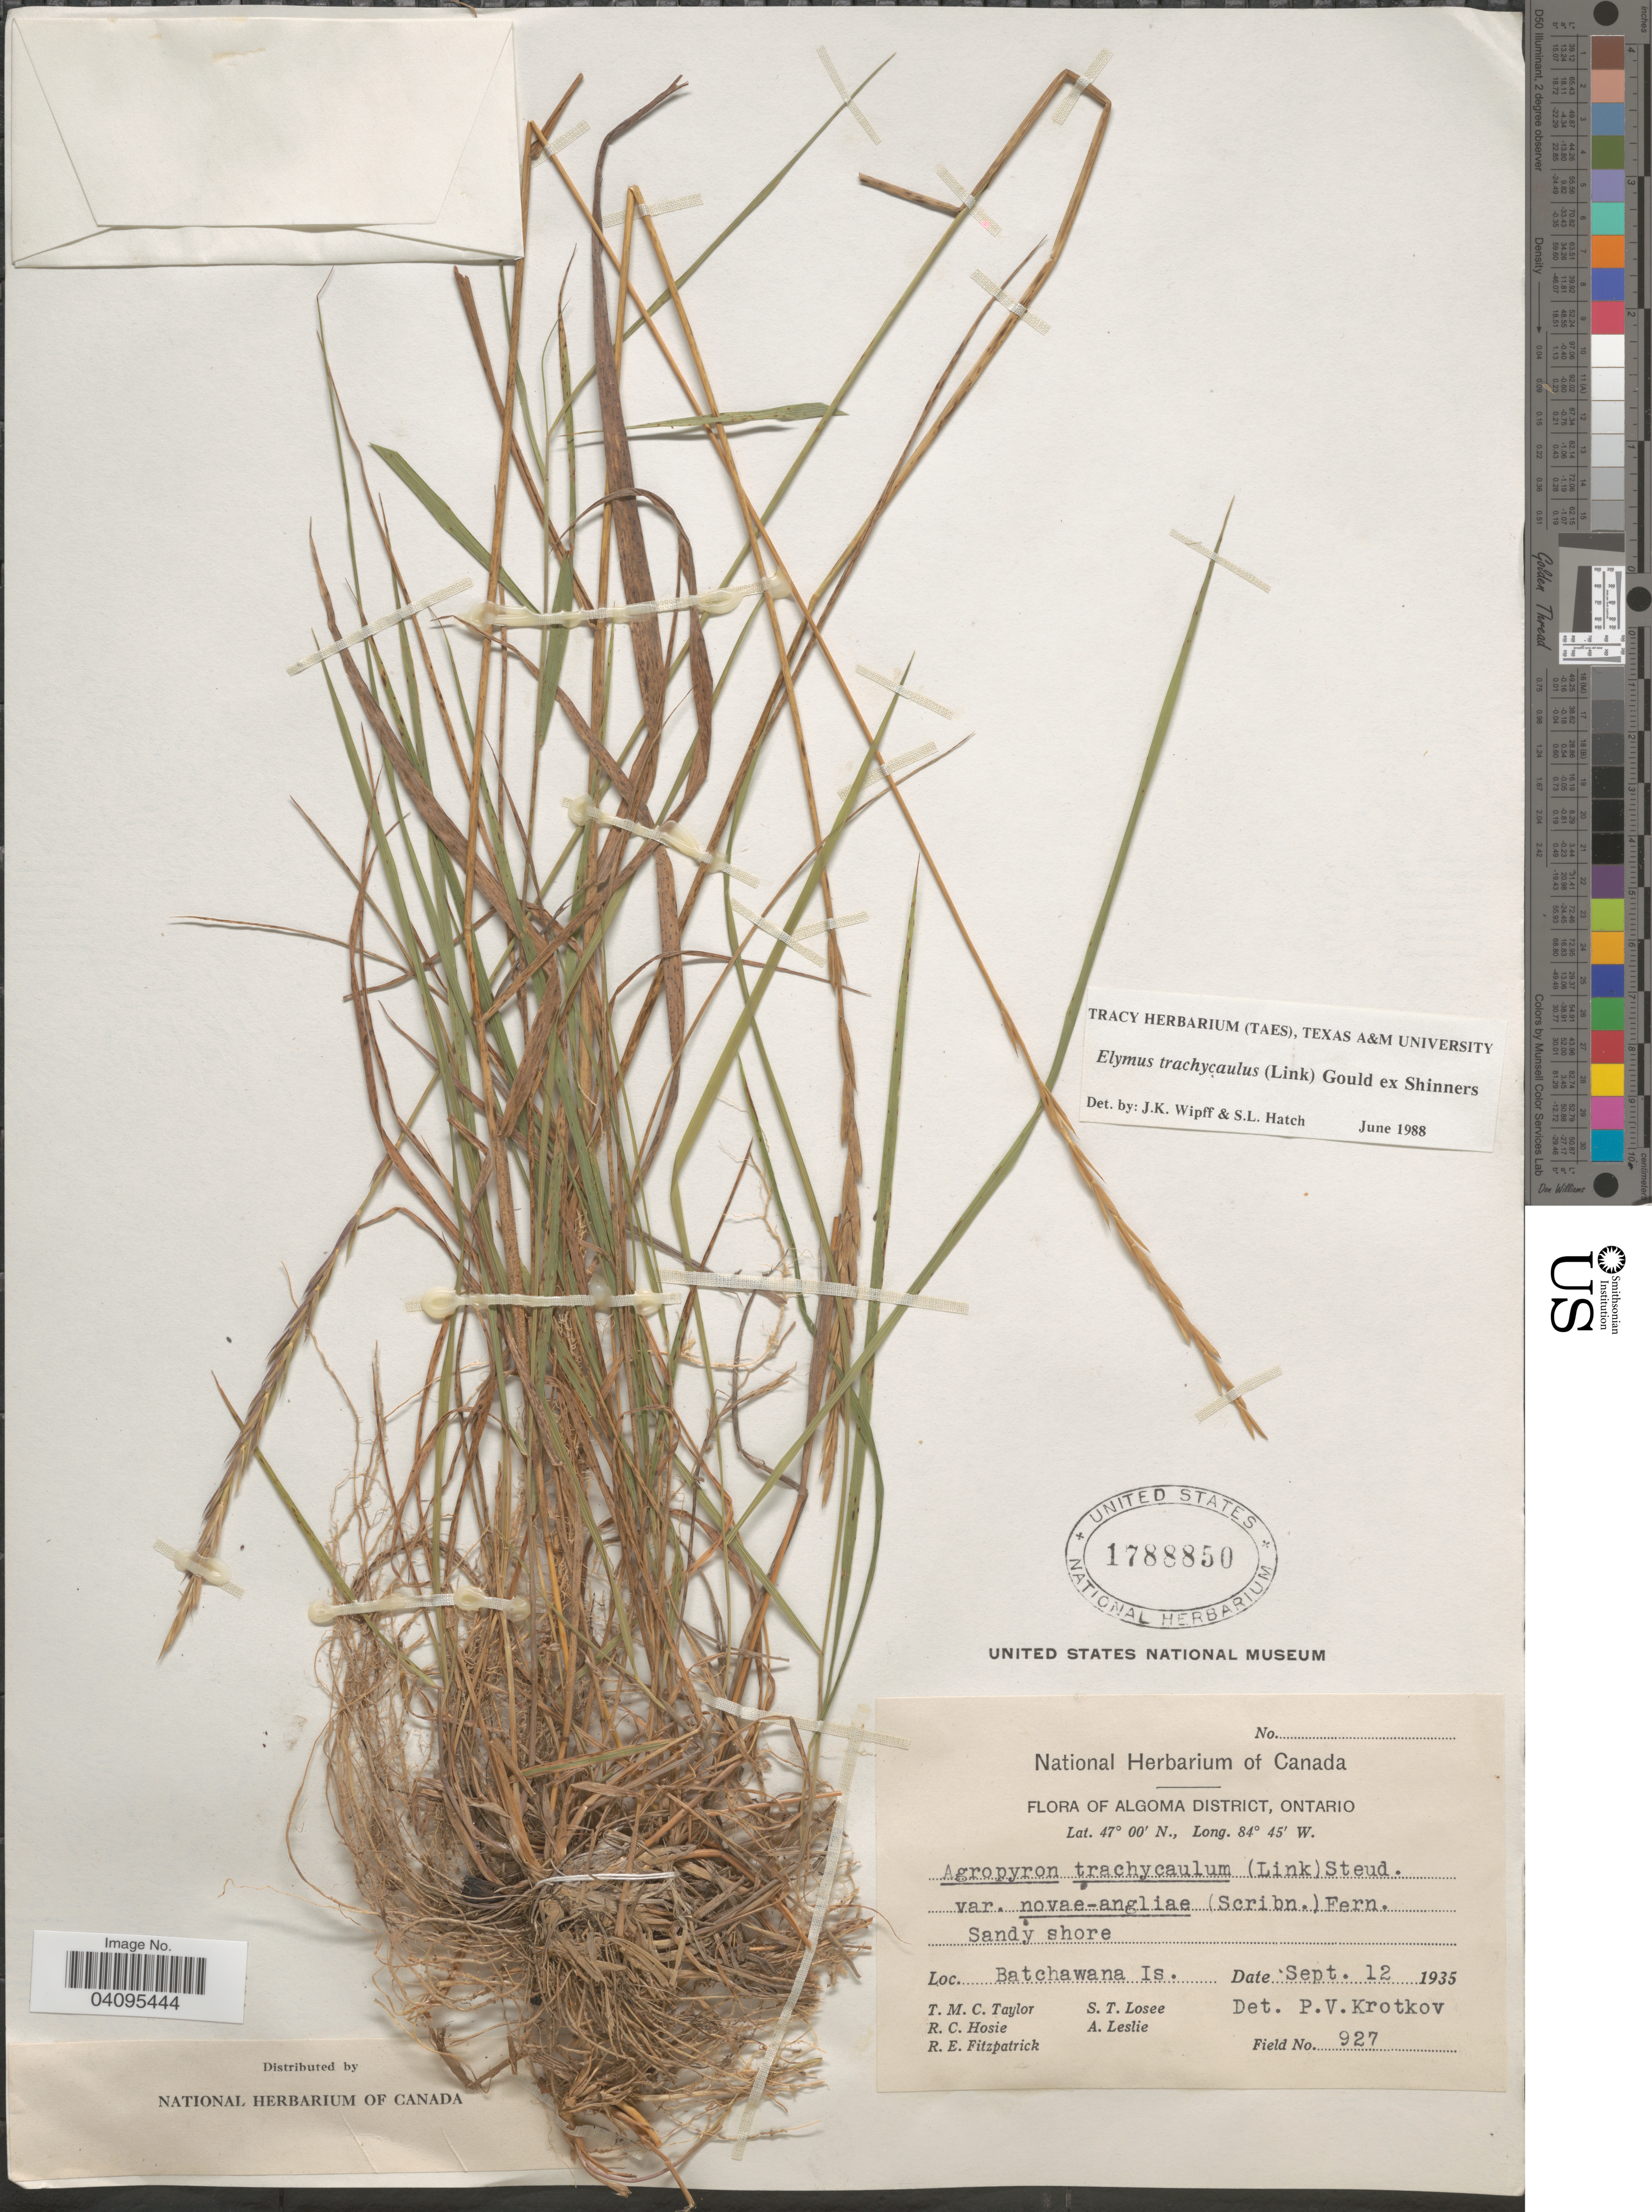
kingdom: Plantae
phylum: Tracheophyta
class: Liliopsida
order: Poales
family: Poaceae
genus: Elymus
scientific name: Elymus trachycaulus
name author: (Link) Gould ex Shinners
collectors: T. M. C. Taylor, S. Losee, R. Hosie, A. Leslie & R. Fitzpatrick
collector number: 927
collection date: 1935-09-12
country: Canada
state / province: Ontario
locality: Algoma District. Sandy shore. Batchawana Is.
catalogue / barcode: US 1788850